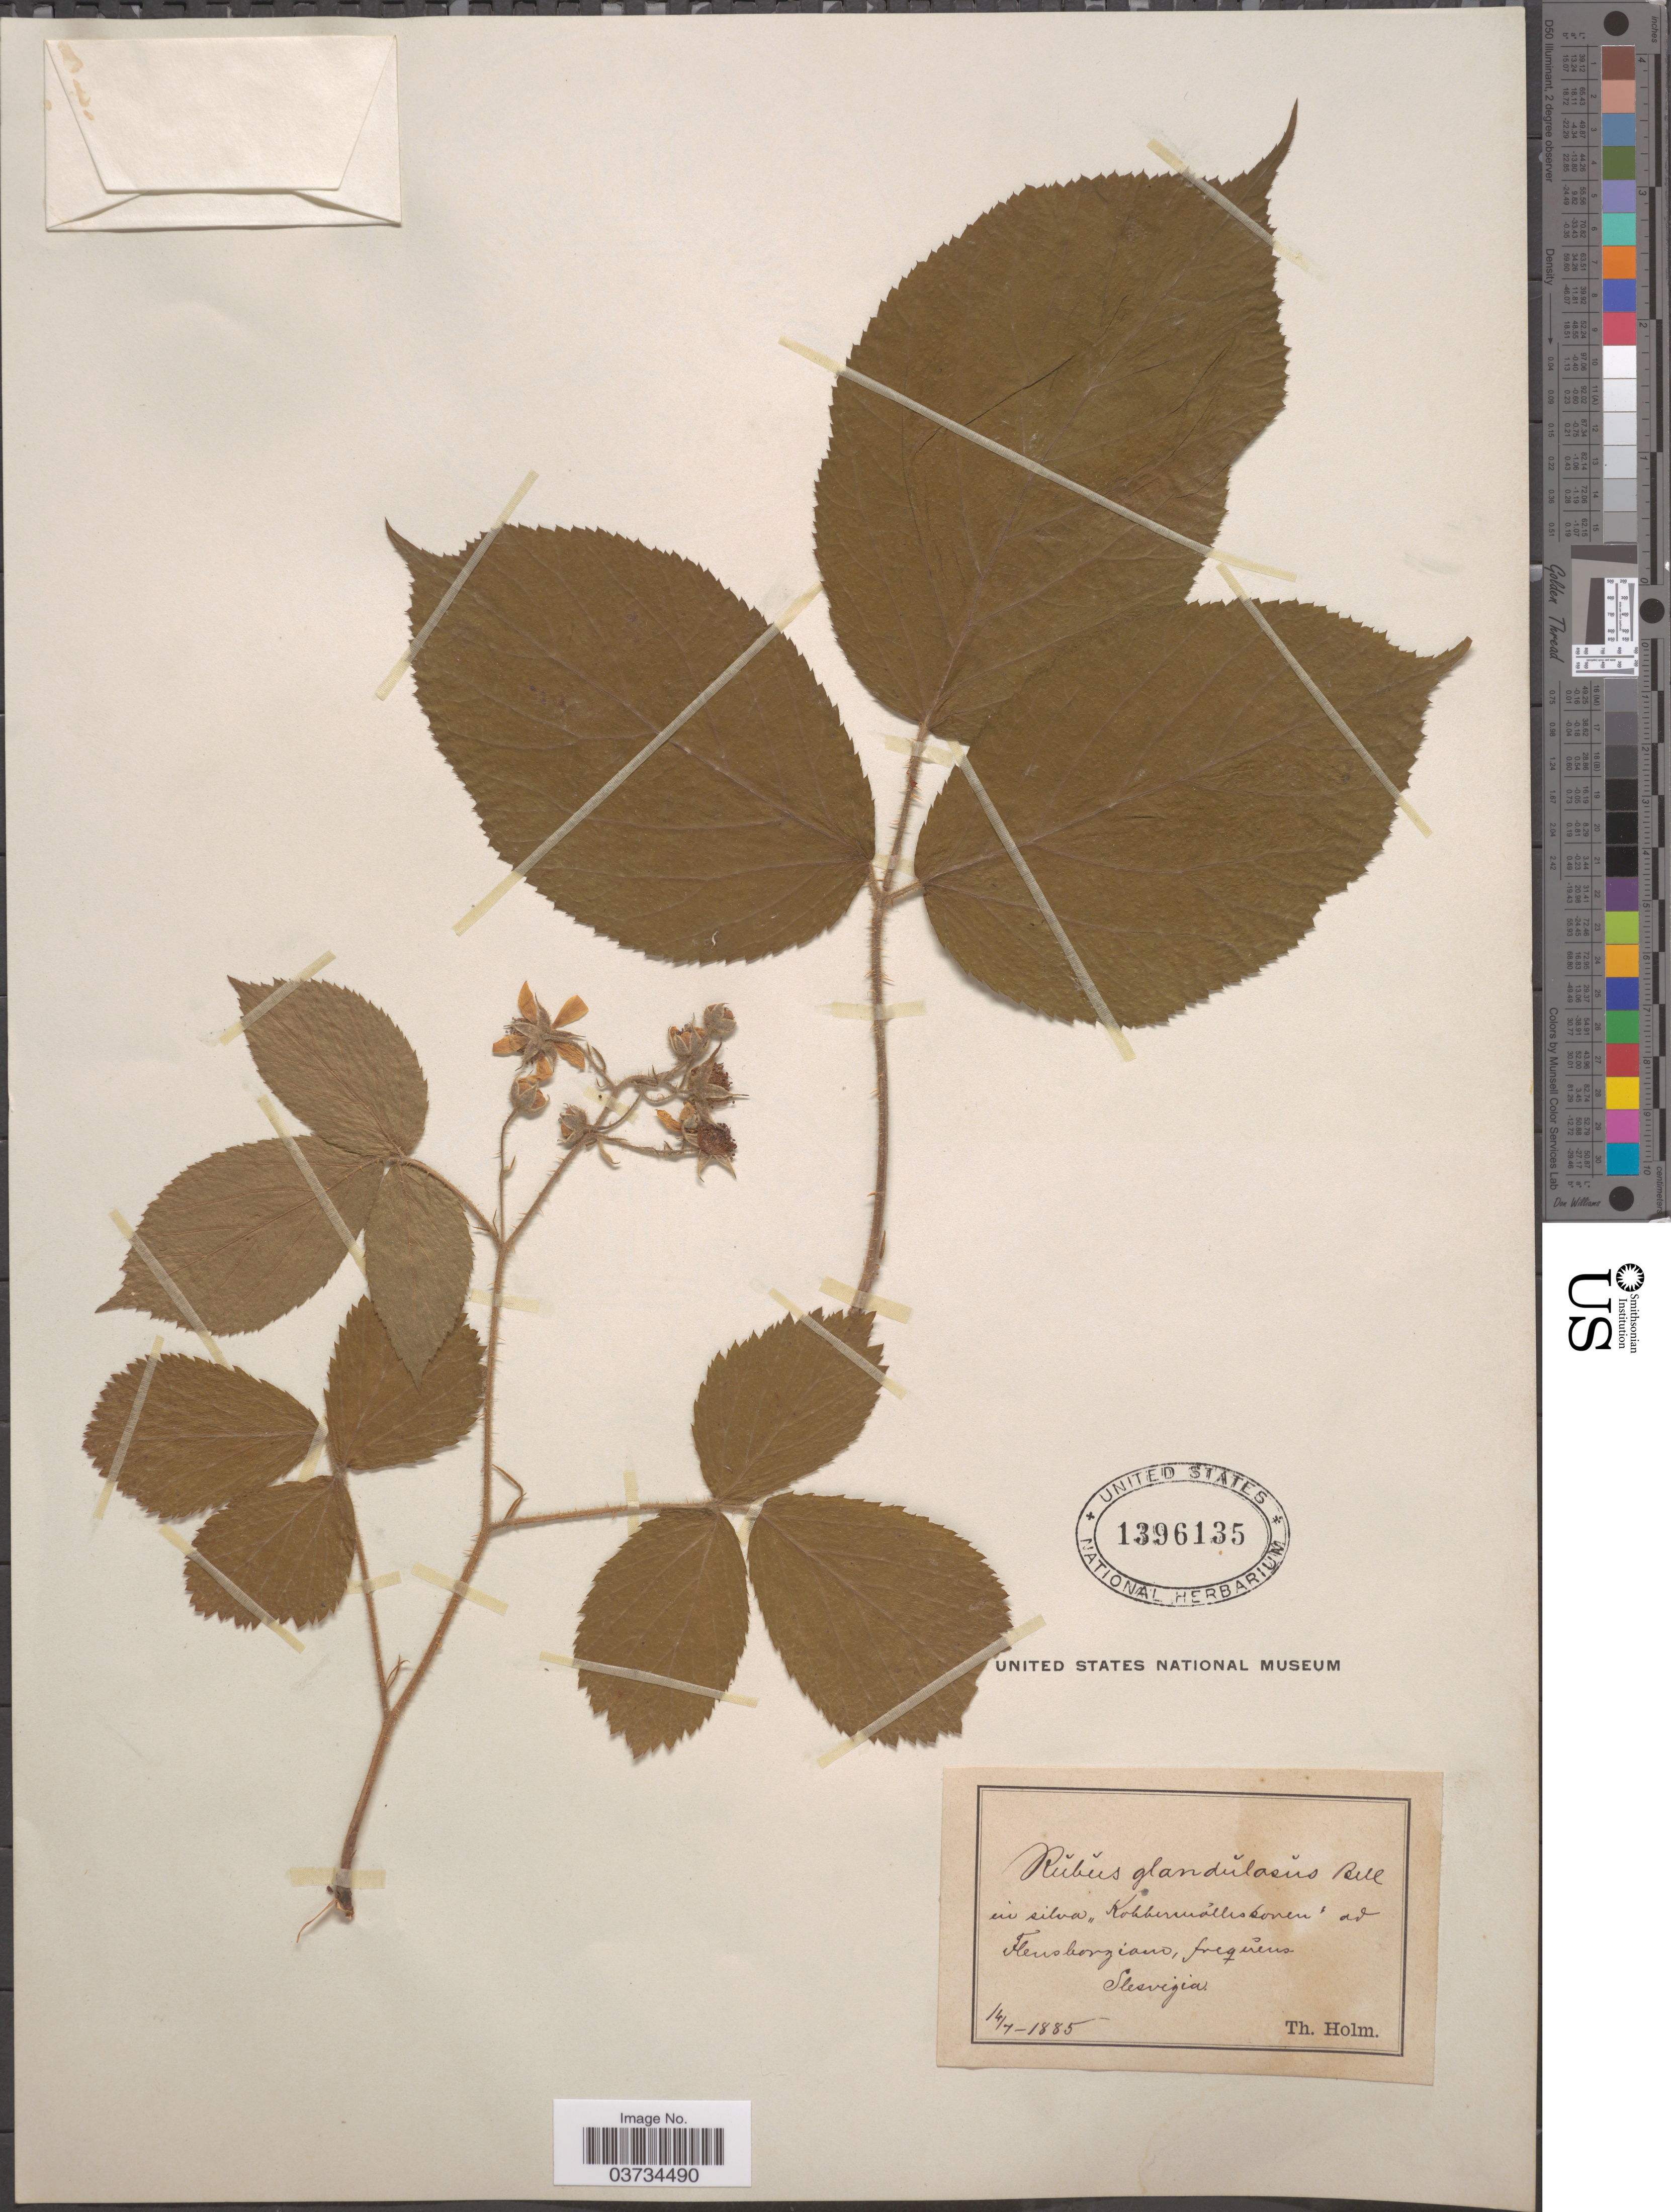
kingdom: Plantae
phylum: Tracheophyta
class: Magnoliopsida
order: Rosales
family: Rosaceae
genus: Rubus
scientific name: Rubus glandulosus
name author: Bellardi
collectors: T. Holm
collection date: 1885-07-14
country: Germany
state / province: Schleswig-Holstein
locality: In silva "Kobbermóllersbonen [interpreted]" ad Fleusborgiano [interpreted]. Slesvigia.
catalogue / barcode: US 1396135